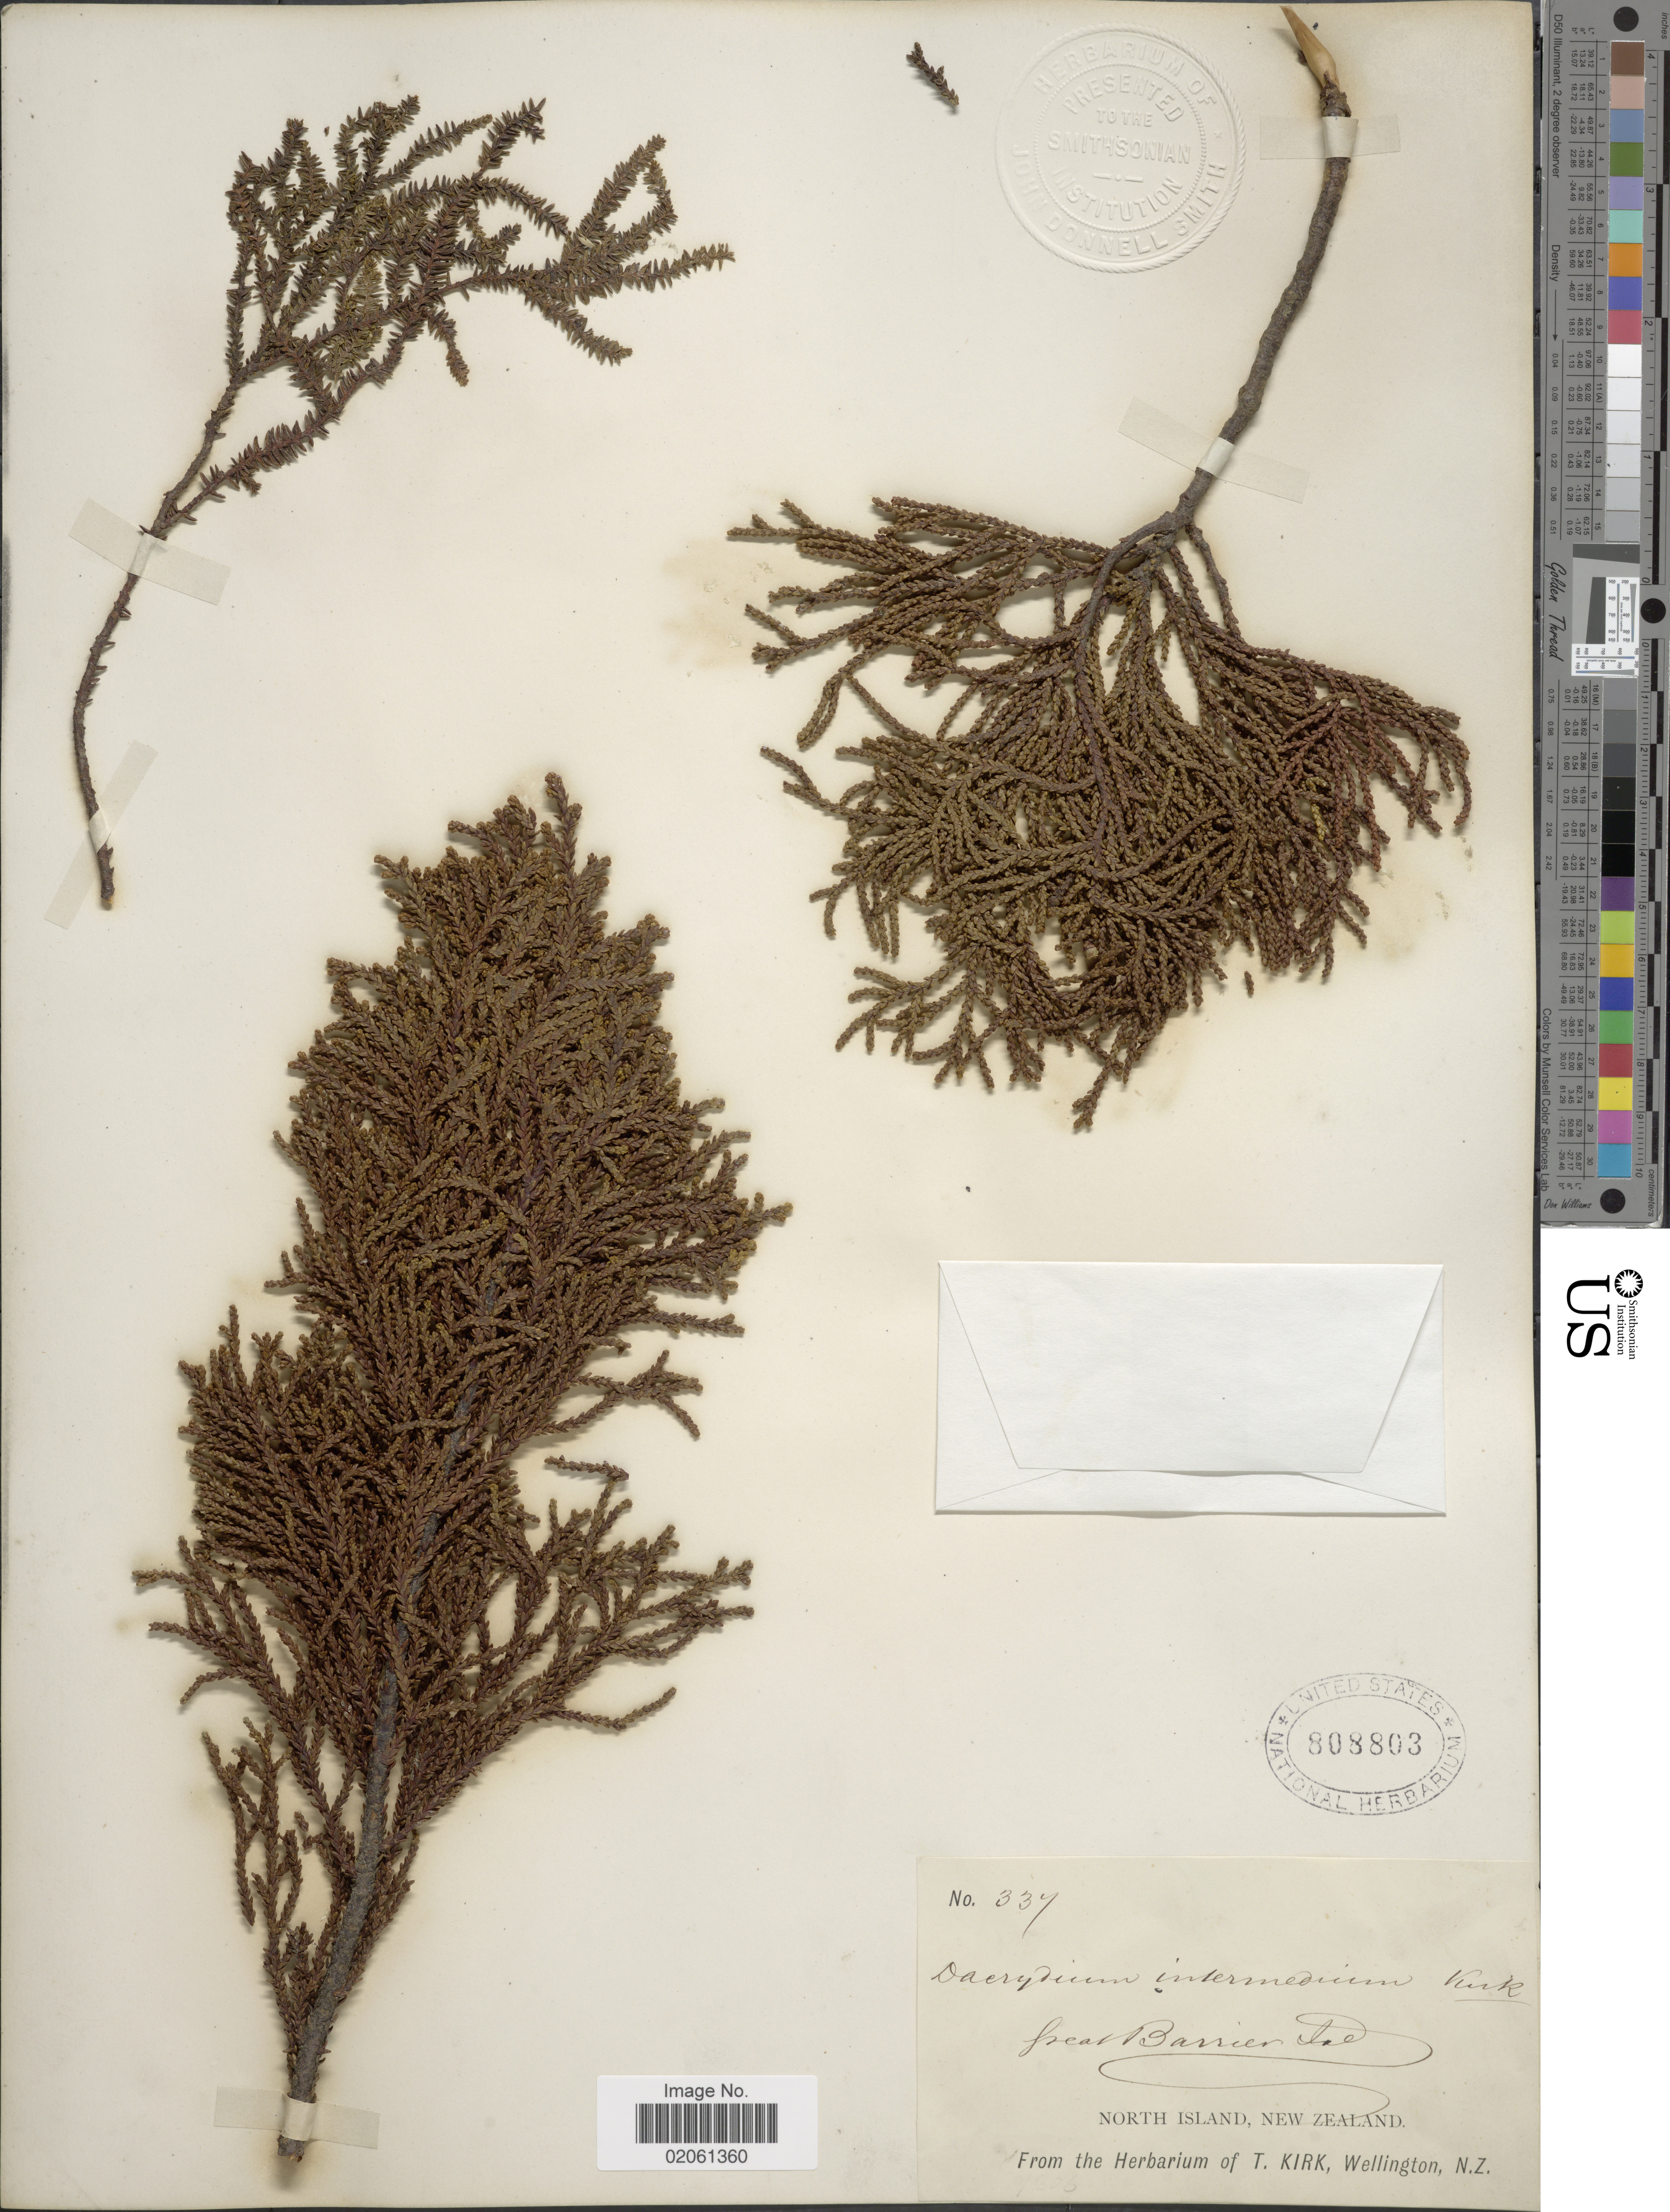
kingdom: Plantae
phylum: Tracheophyta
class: Pinopsida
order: Pinales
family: Podocarpaceae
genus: Dacrydium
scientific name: Dacrydium intermedium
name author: Kirk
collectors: ex herb. T. Kirk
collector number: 337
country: New Zealand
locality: Great Barrier Isl. North Island.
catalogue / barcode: US 808803